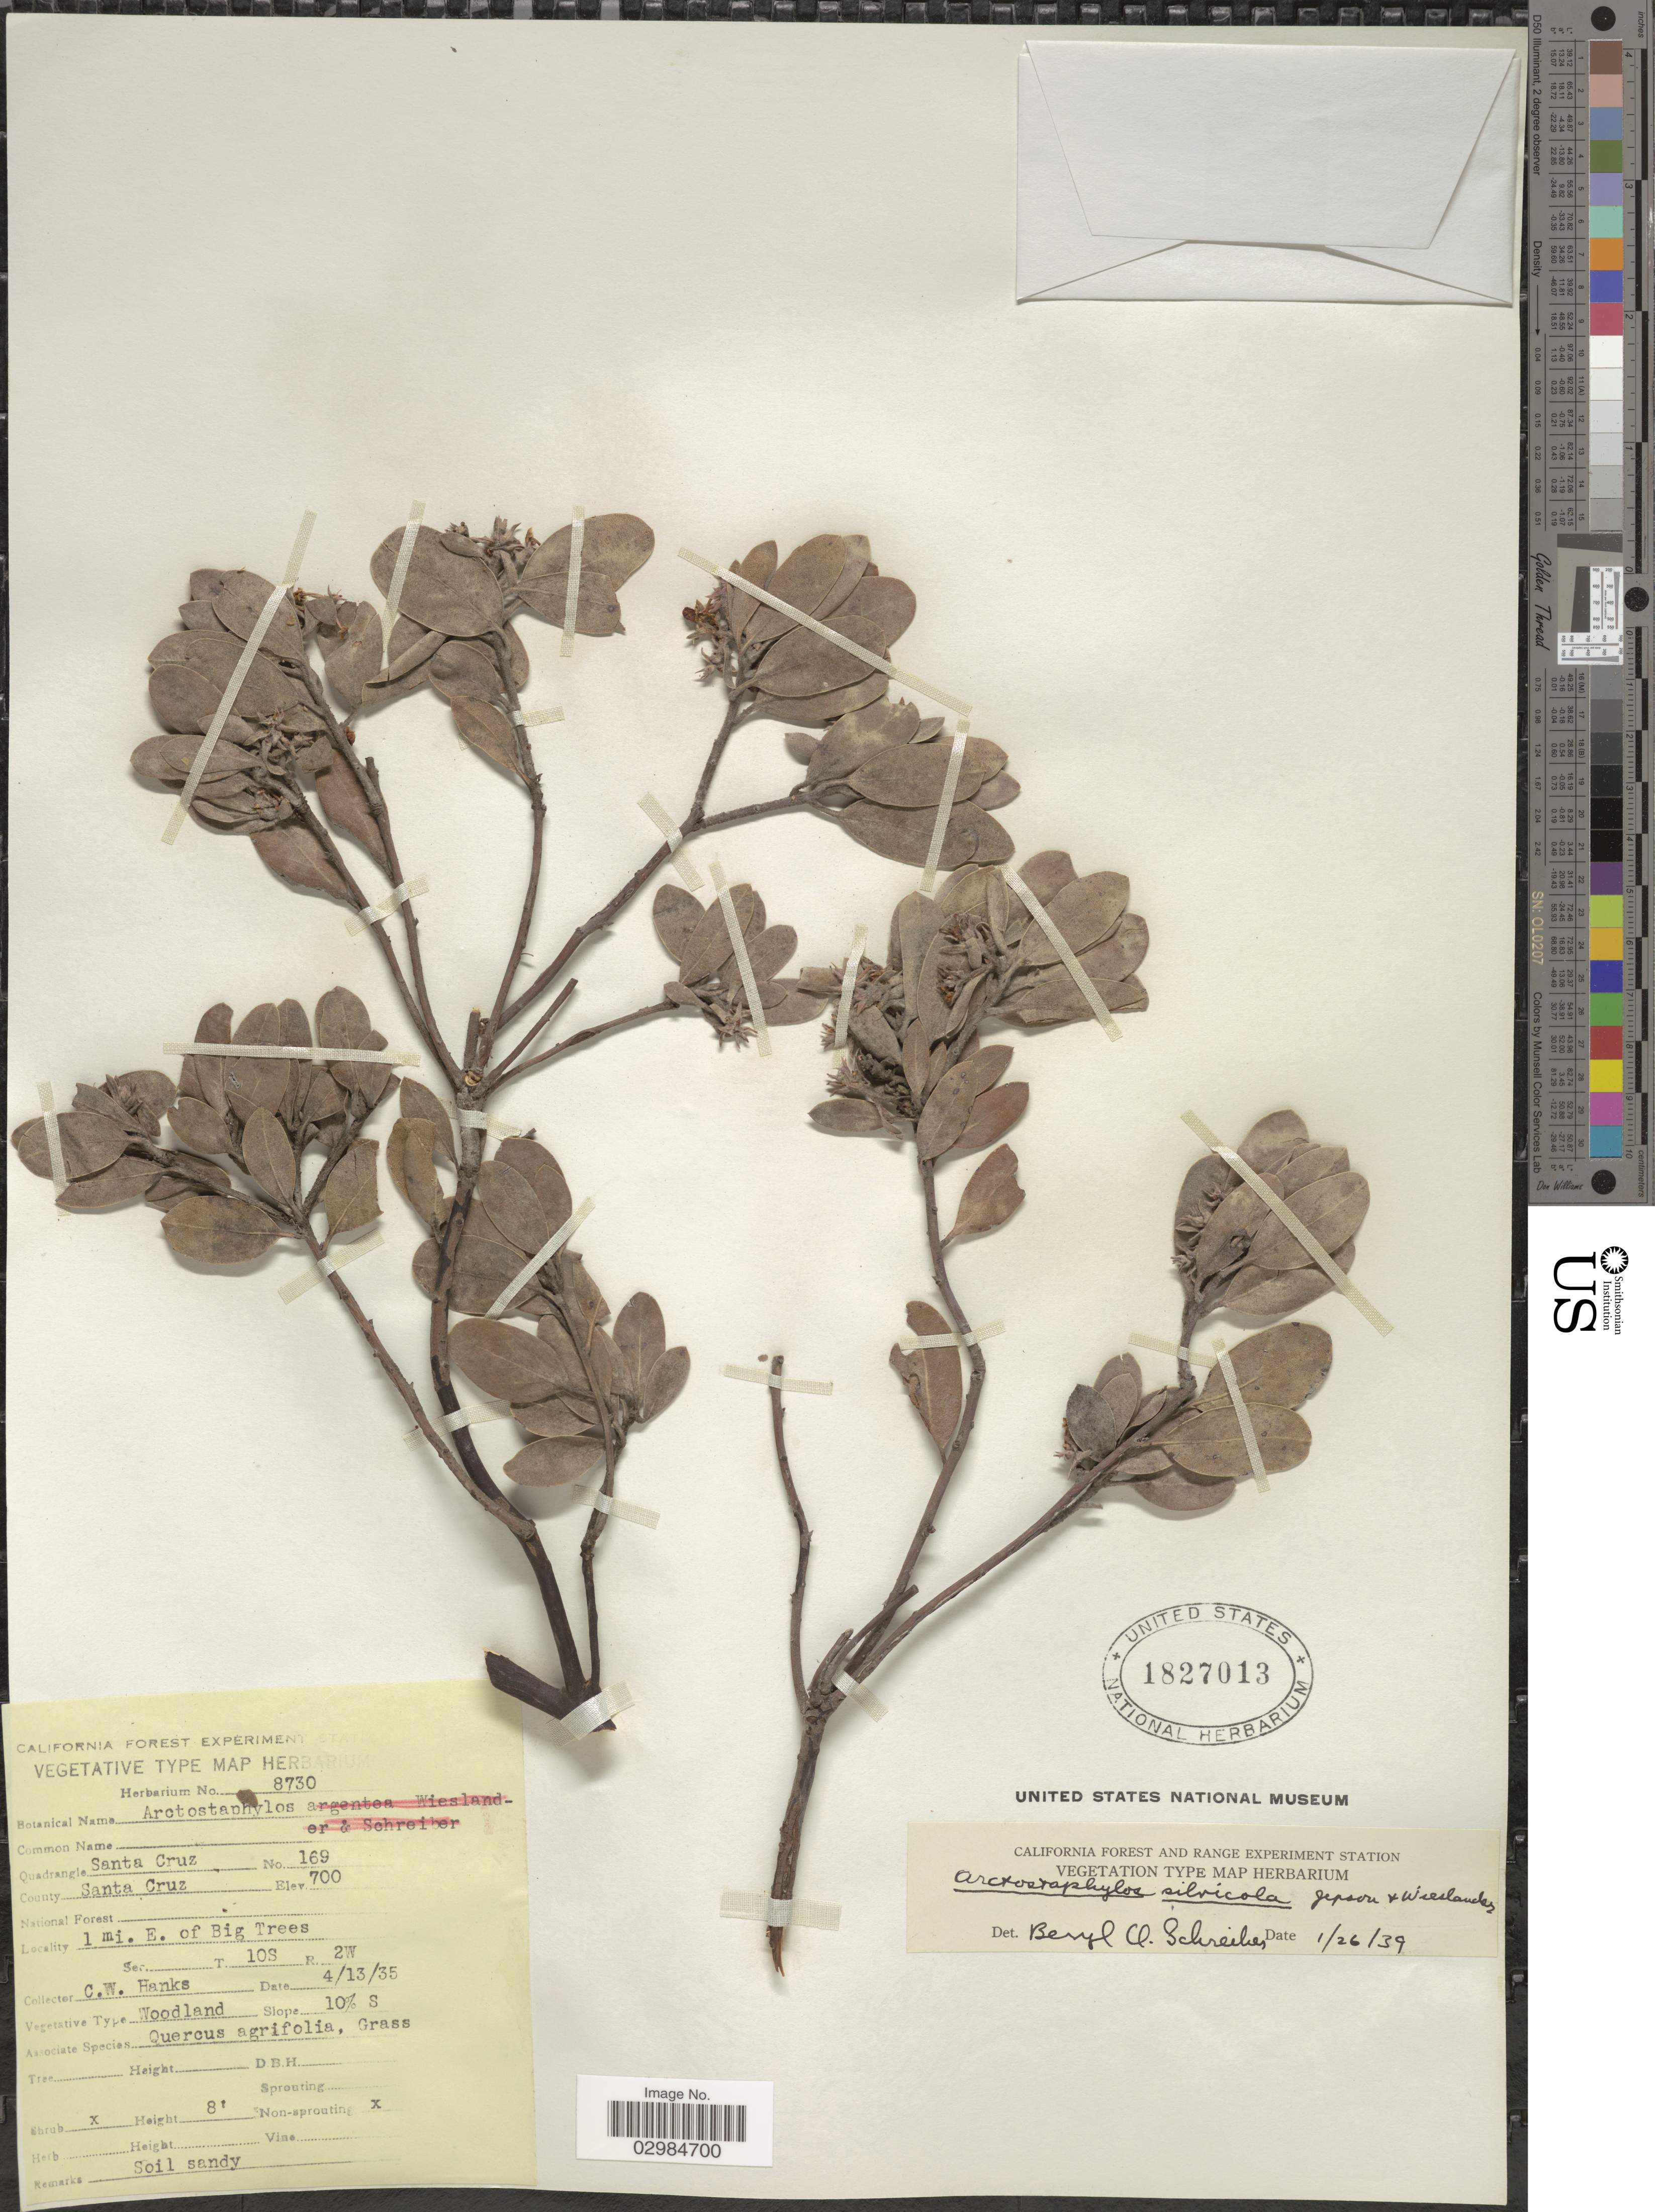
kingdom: Plantae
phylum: Tracheophyta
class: Magnoliopsida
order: Ericales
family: Ericaceae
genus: Arctostaphylos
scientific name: Arctostaphylos silvicola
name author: Jeps. & Wiesl.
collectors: C. Hanks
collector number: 169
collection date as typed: Transcribed d/m/y: 13/4/35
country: United States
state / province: California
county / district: Santa Cruz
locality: Santa Cruz. County Santa Cruz. 1 mi. E. of Big Trees. T10S R2W.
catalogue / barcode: US 1827013